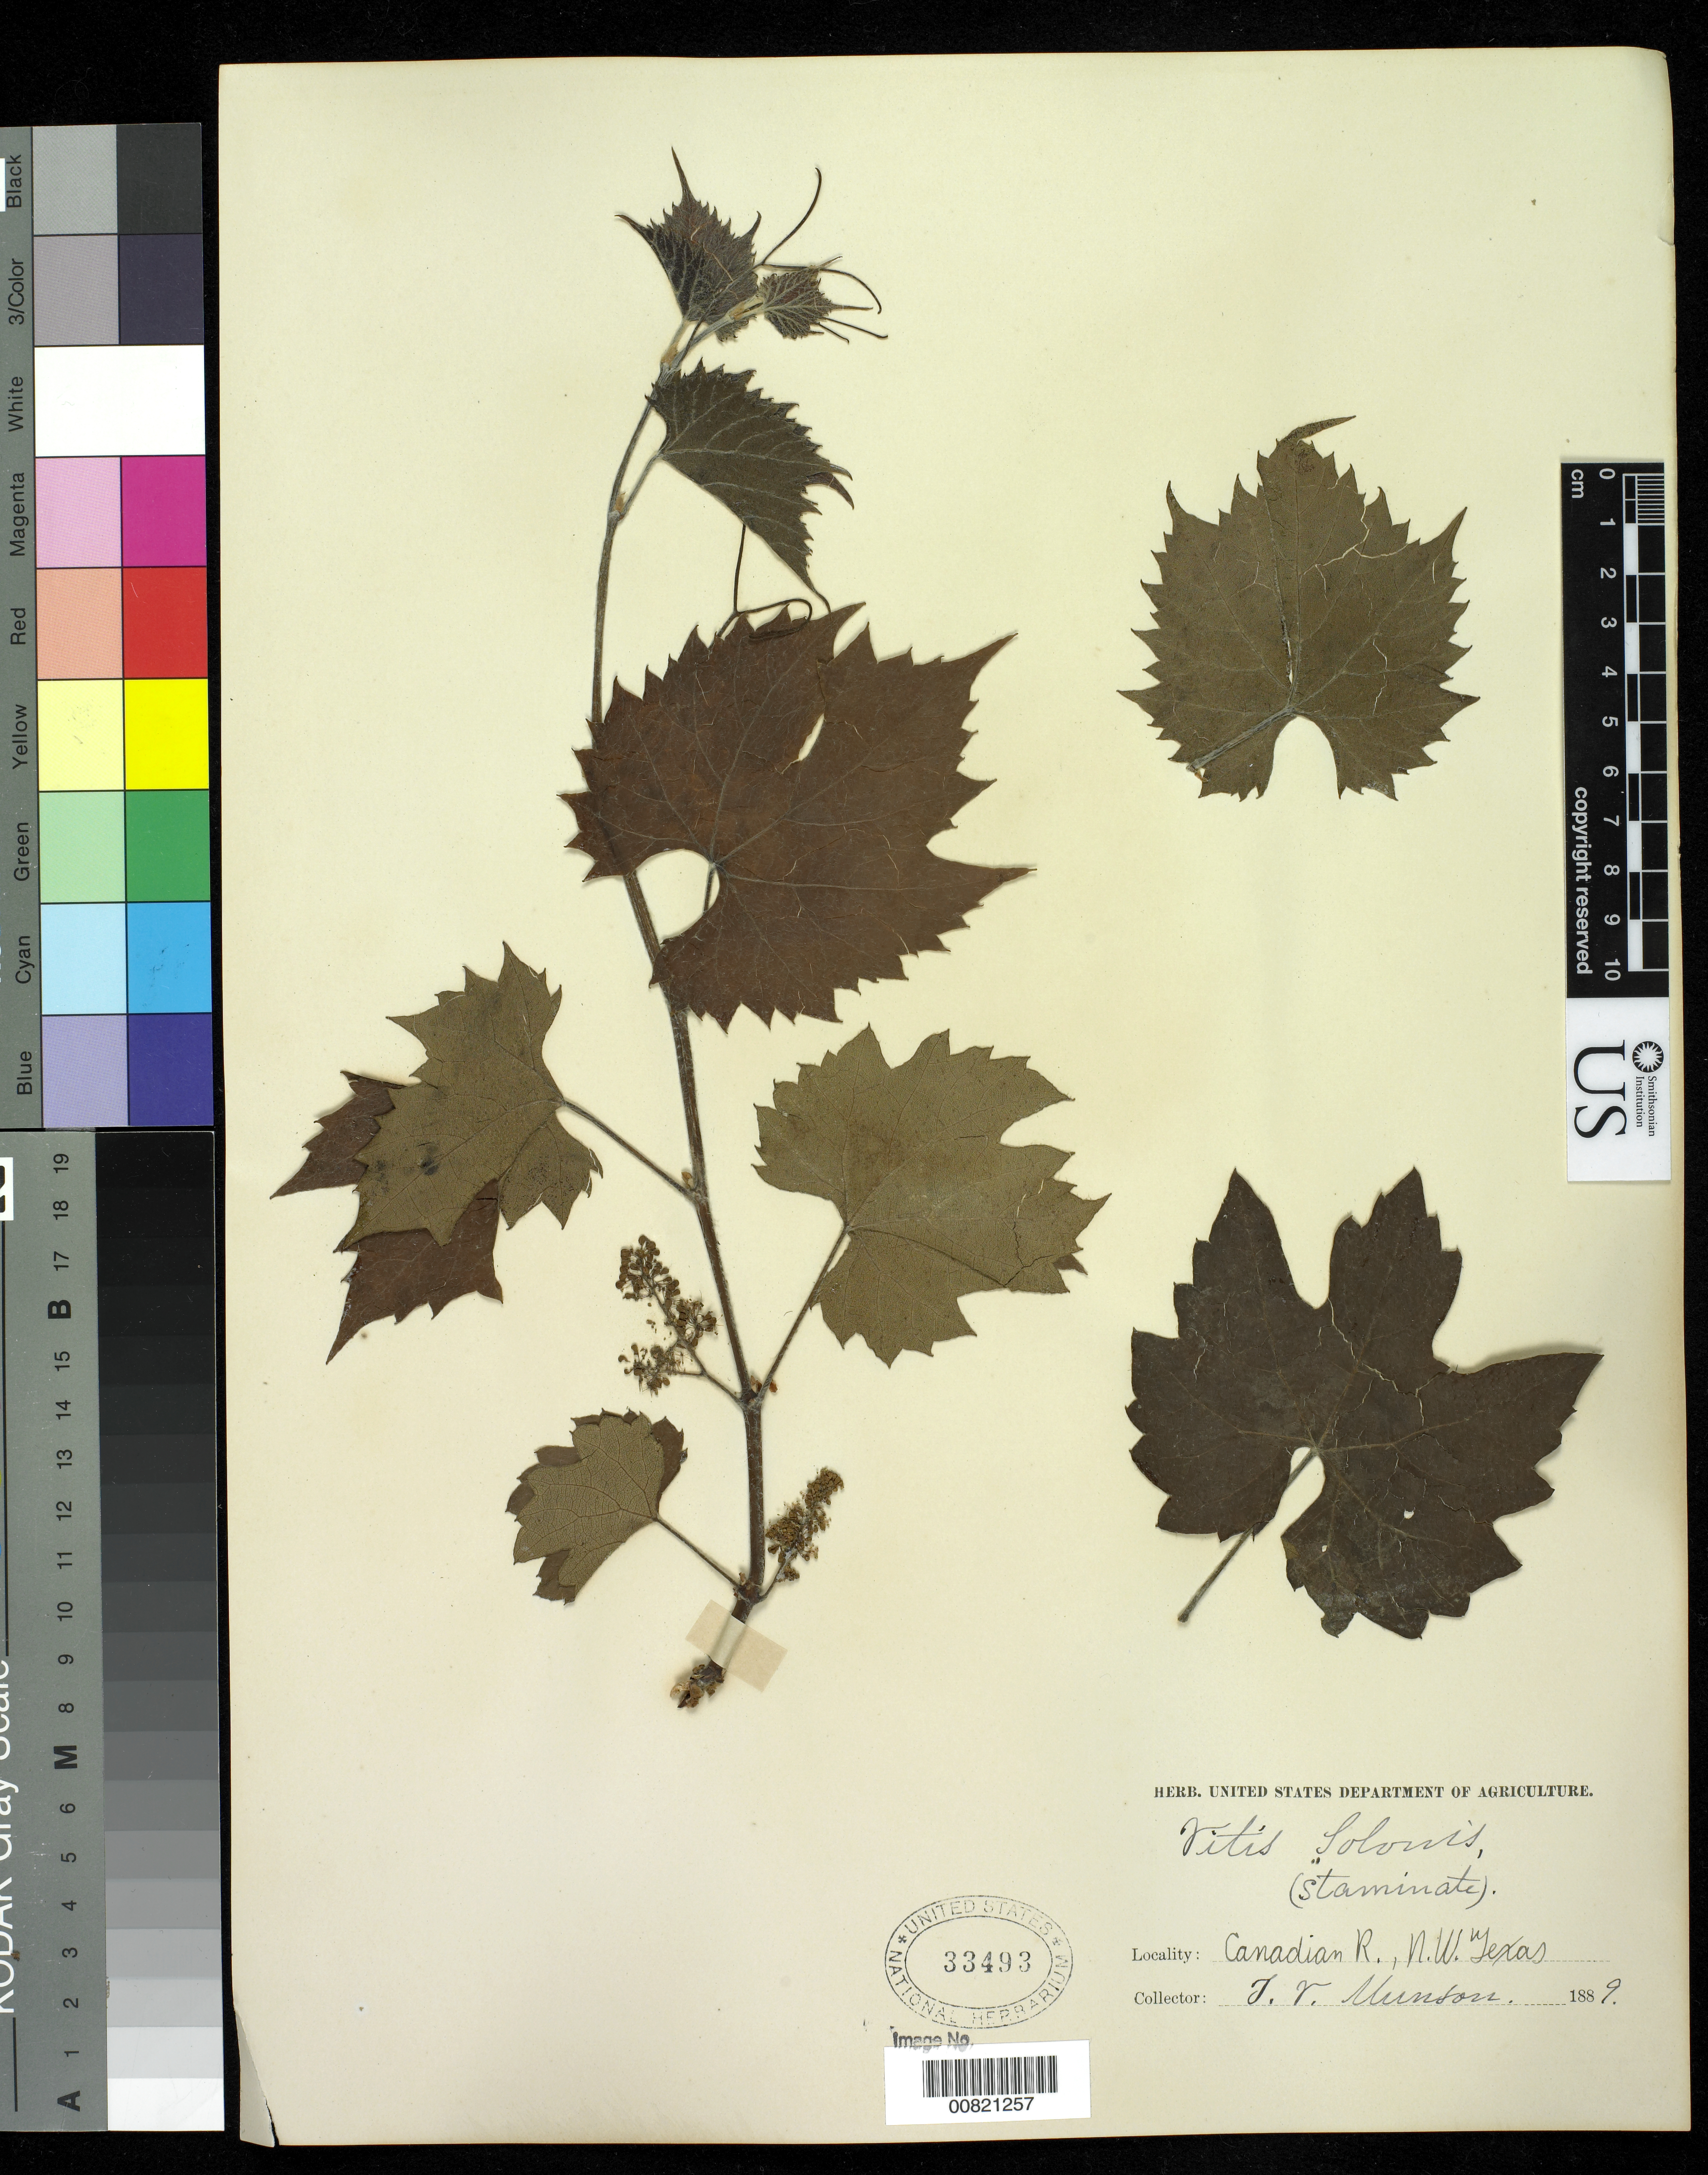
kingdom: Plantae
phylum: Tracheophyta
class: Magnoliopsida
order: Vitales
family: Vitaceae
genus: Vitis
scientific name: Vitis solonis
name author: Planch.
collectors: T. V. Munson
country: United States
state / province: Texas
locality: Canadian River. NW Texas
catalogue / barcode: US 33493